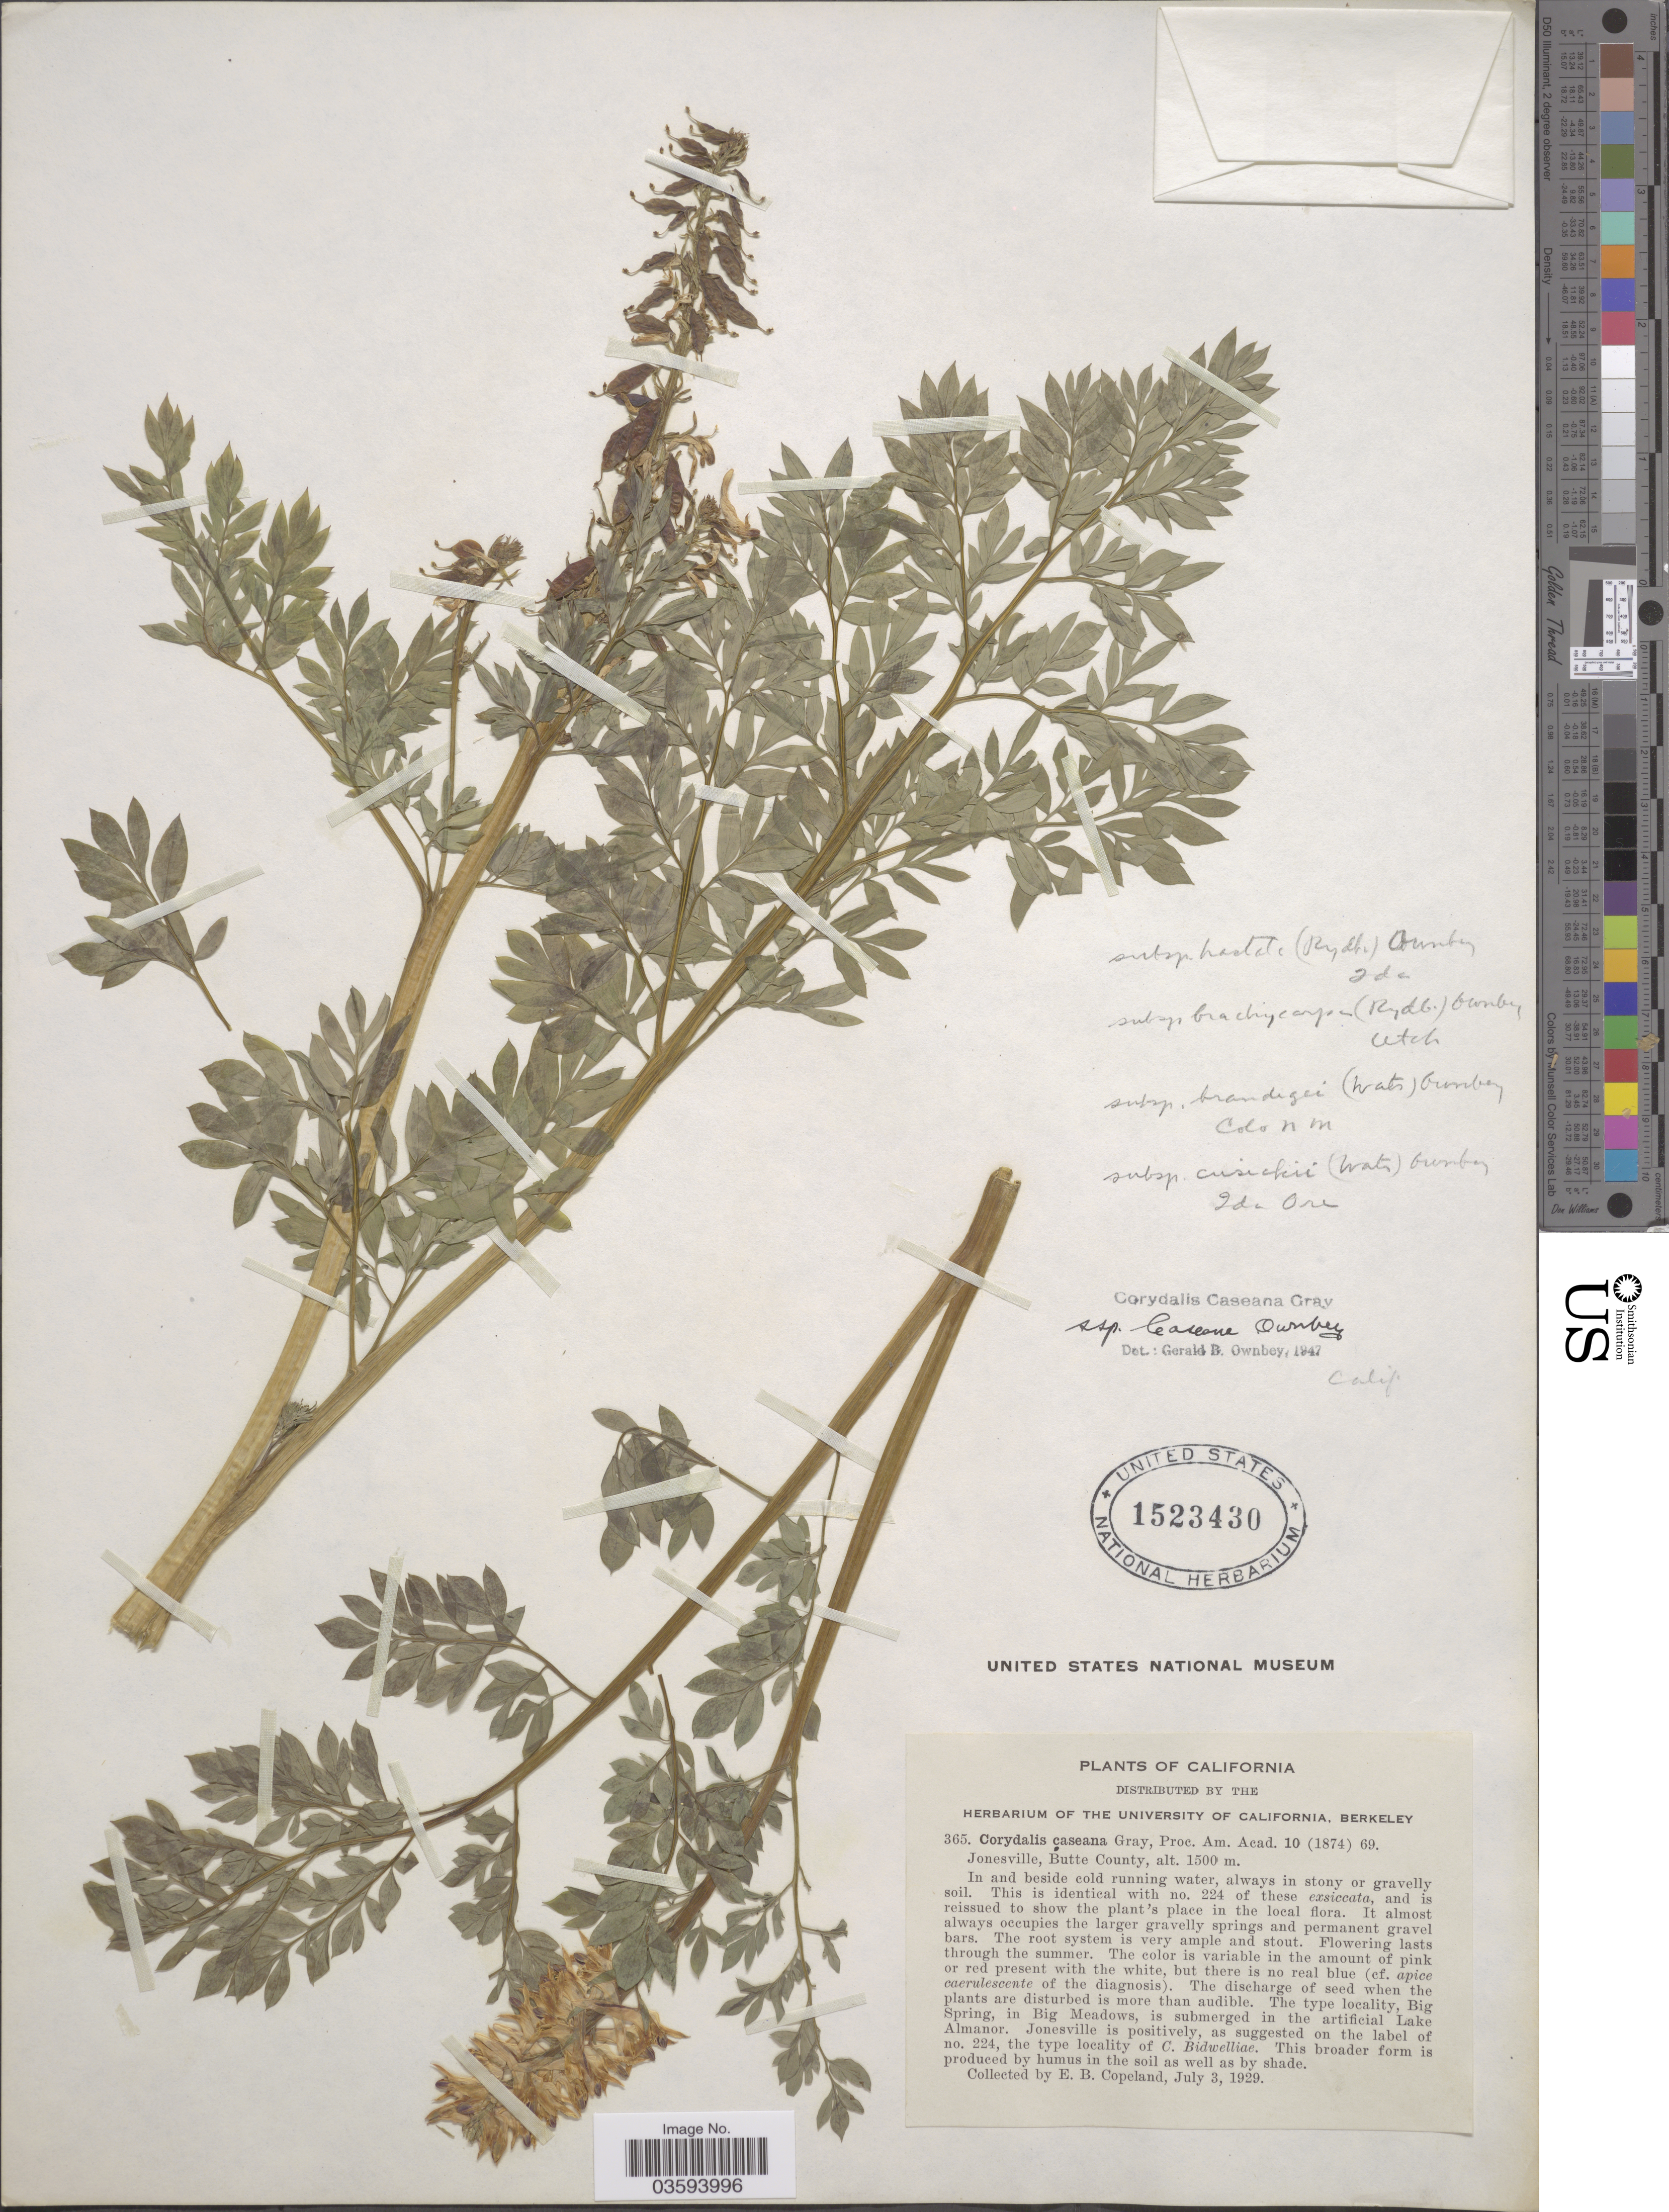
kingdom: Plantae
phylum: Tracheophyta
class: Magnoliopsida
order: Ranunculales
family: Papaveraceae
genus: Corydalis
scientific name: Corydalis caseana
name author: A. Gray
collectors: E. B. Copeland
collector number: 365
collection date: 1929-07-03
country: United States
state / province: California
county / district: Butte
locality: Jonesville, Butte County. Big Springs, in Big Meadows, is submerged in the artificial Lake Almanor. [unsure placement]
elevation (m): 1500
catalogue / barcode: US 1523430